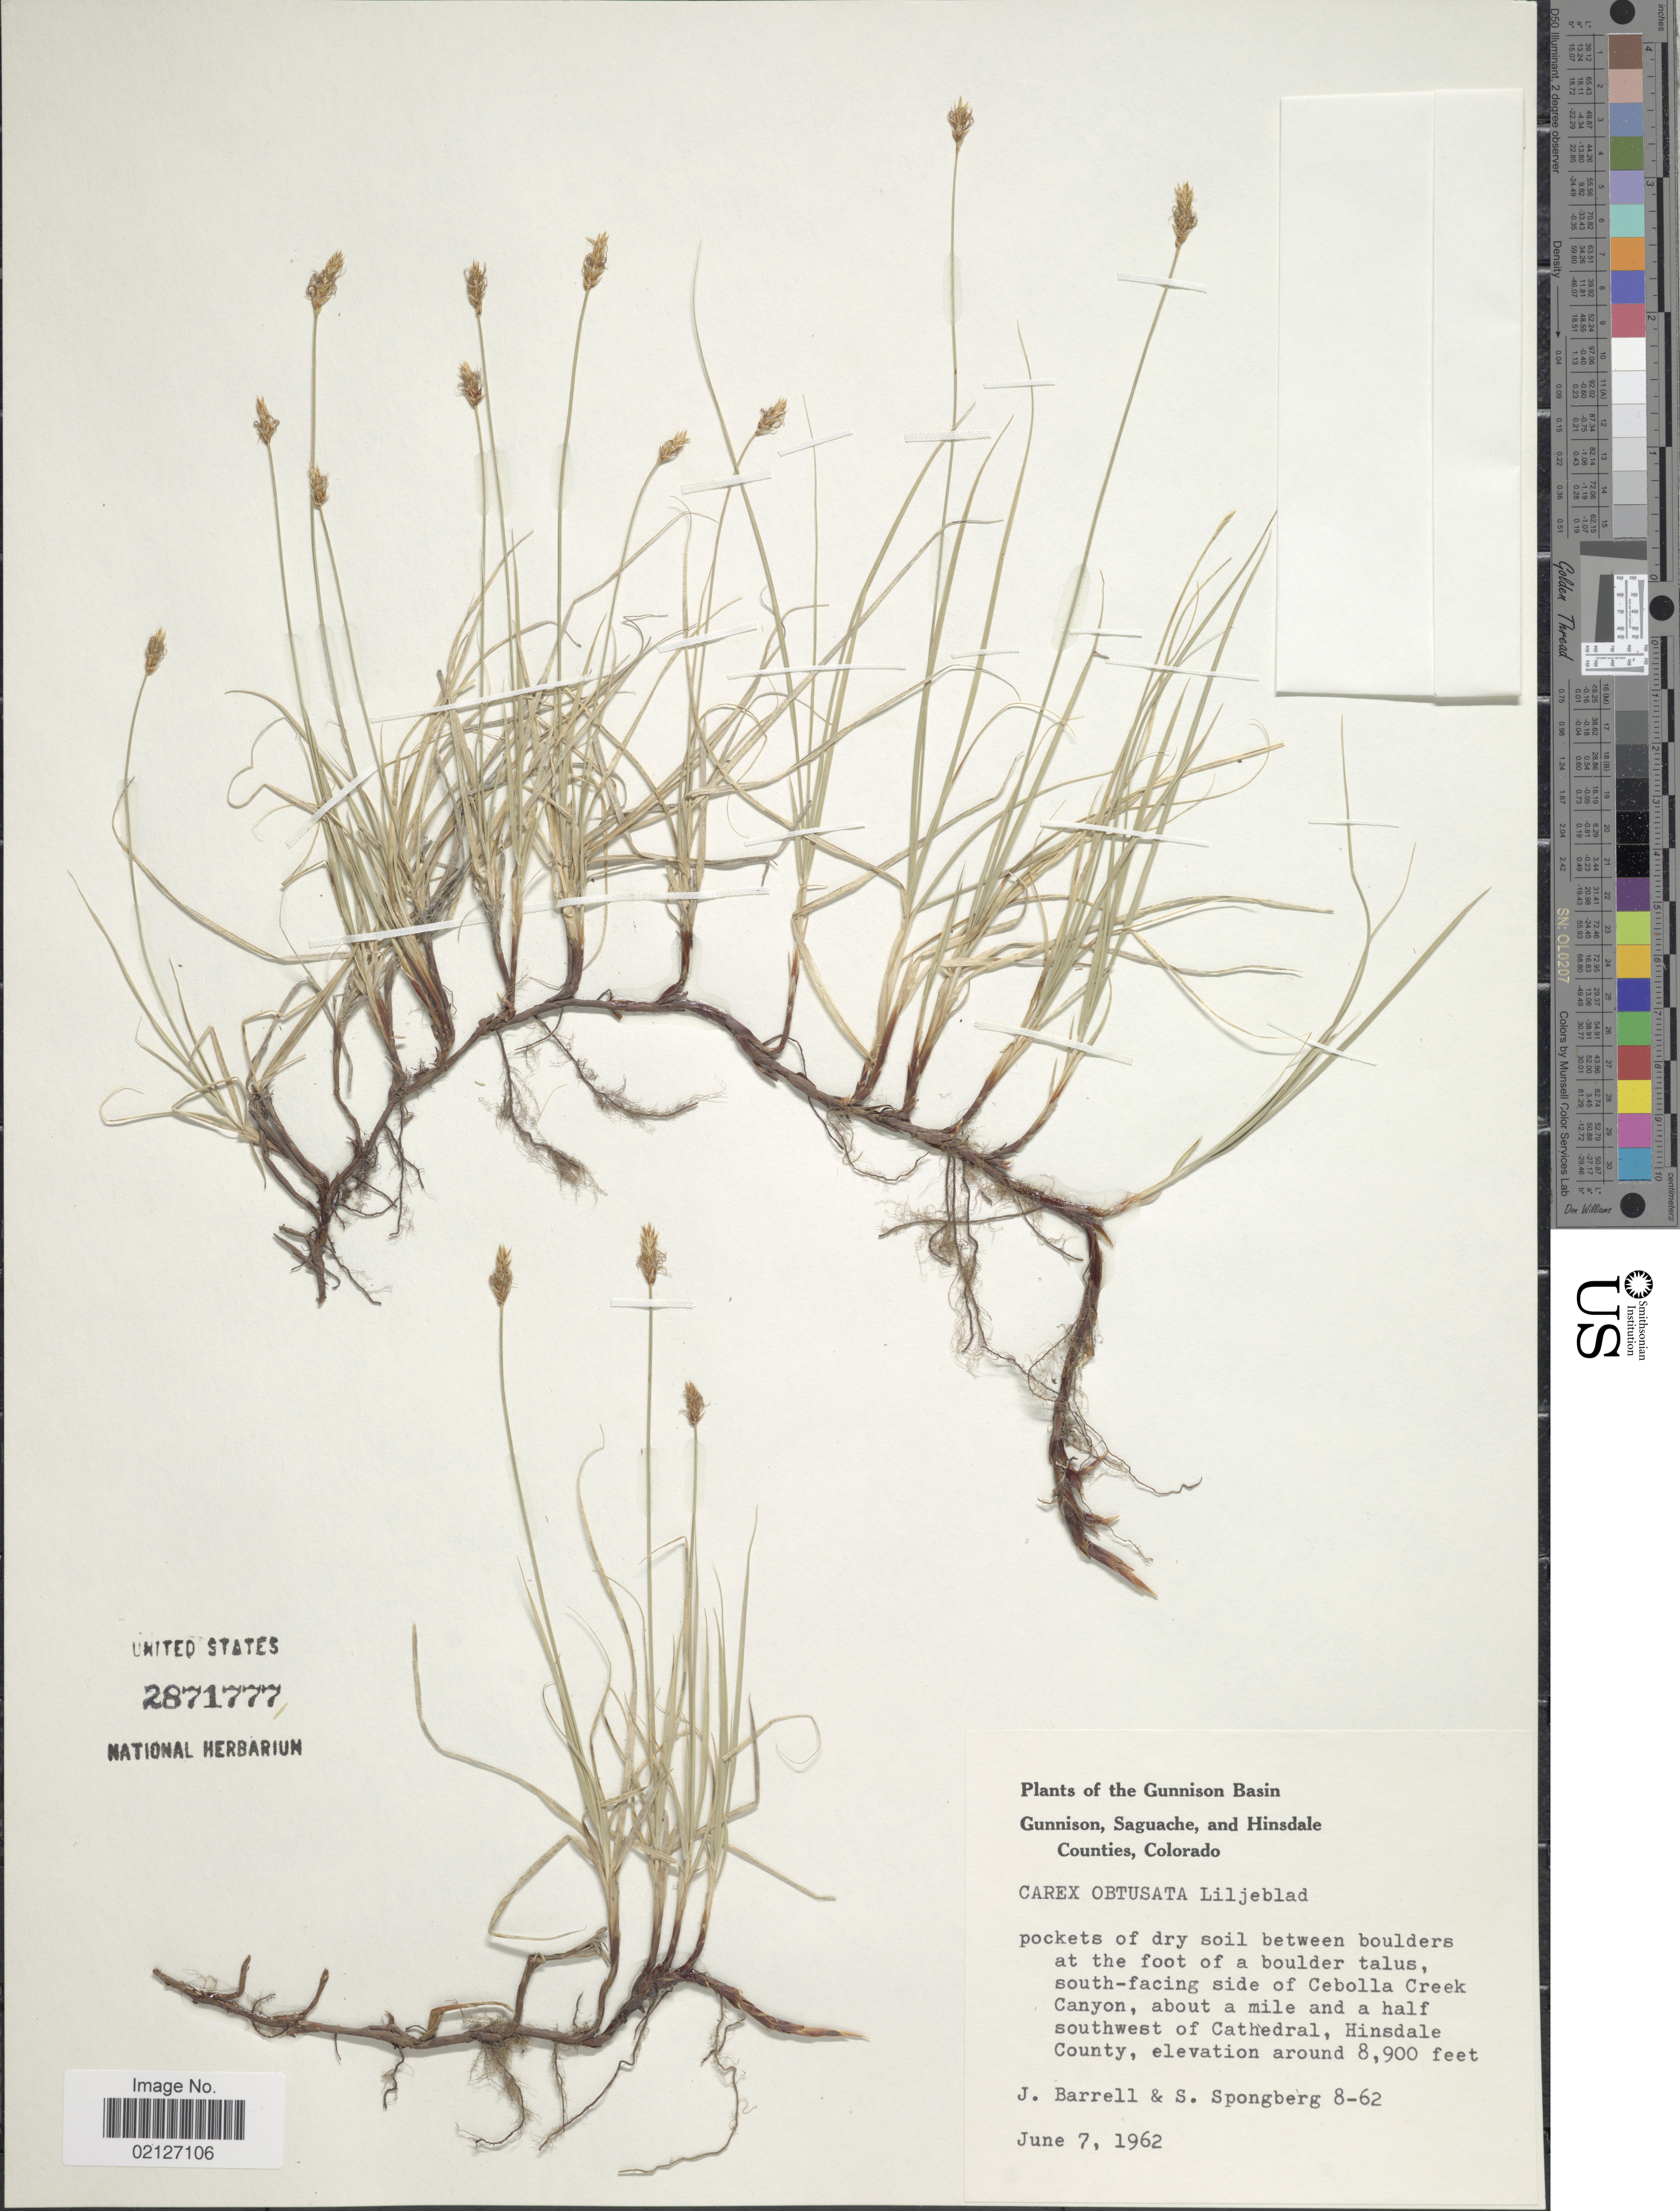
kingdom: Plantae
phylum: Tracheophyta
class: Liliopsida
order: Poales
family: Cyperaceae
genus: Carex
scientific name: Carex obtusata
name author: Lilj.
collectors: J. Barrell & S. A.Spongberg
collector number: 8-62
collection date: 1962-06-07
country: United States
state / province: Colorado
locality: Gunnison Basin, Gunnison, Saguache, and Hinsdale Counties, pockets of dry soil between boulders at the foot of a boulder talus, south-facing side of Cebolla Creek Canyon, about a mile and a half southwest of Cathedral, Hinsdale County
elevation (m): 2713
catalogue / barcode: US 281777